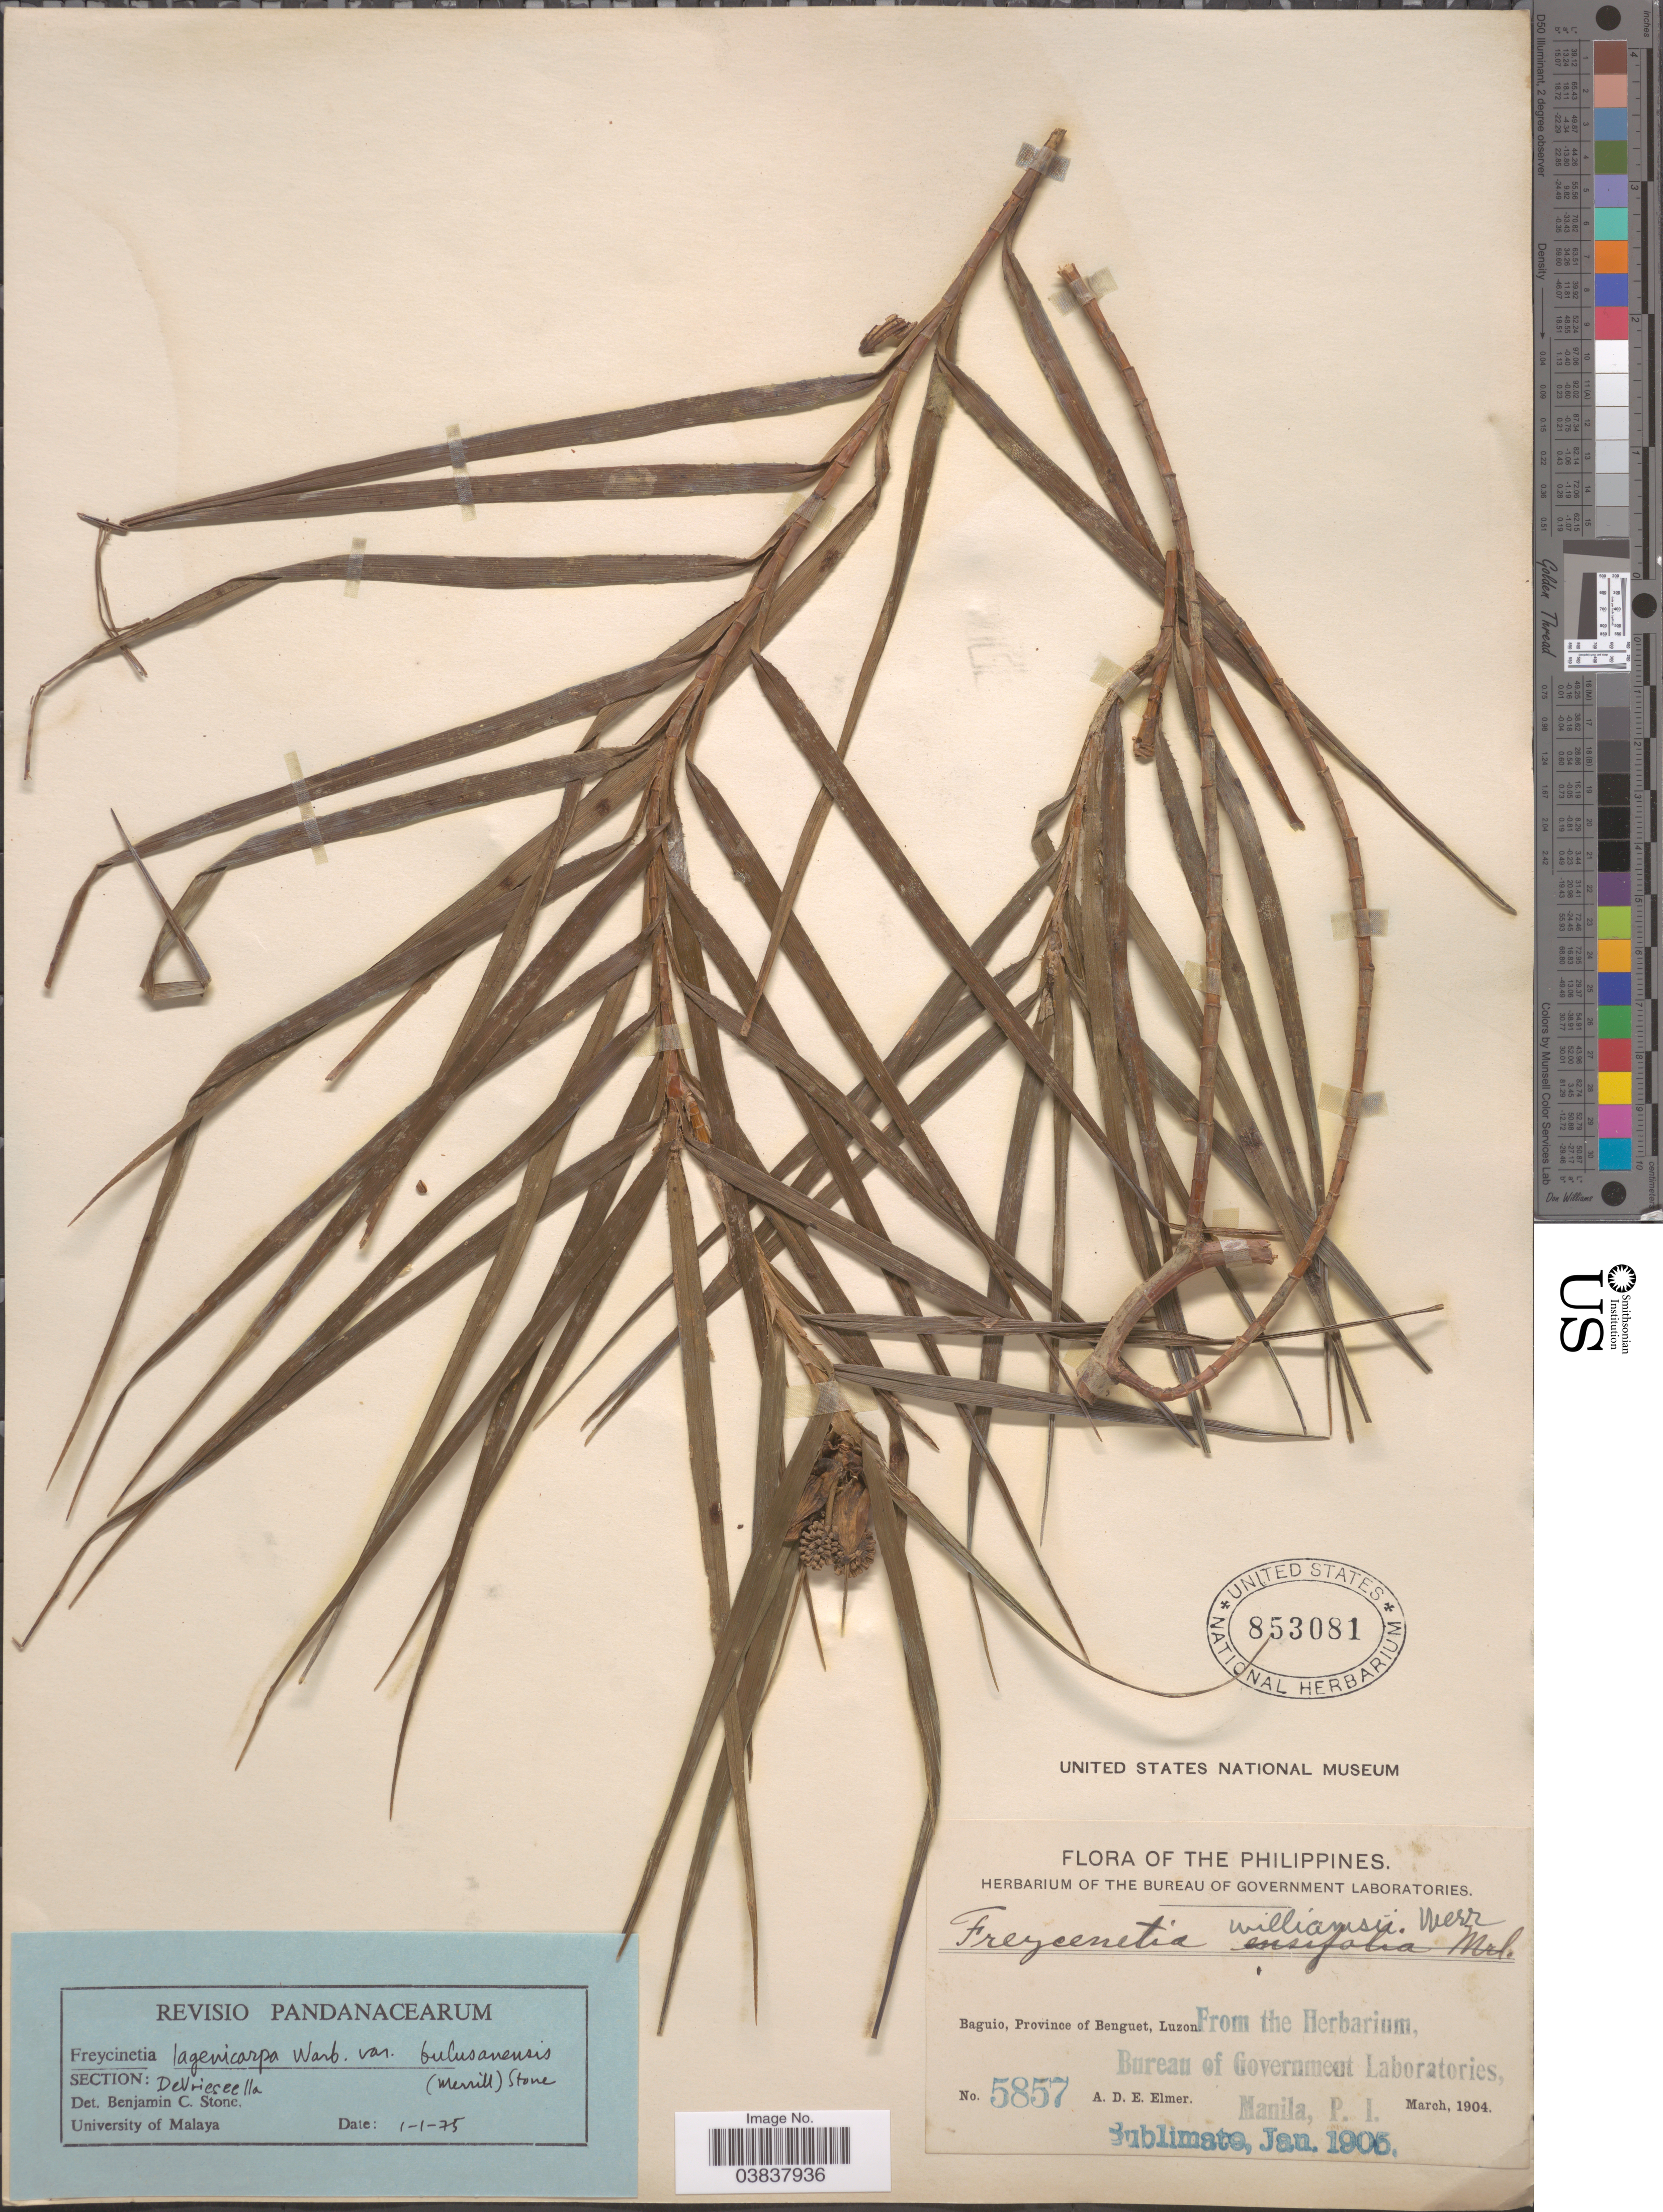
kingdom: Plantae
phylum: Tracheophyta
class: Liliopsida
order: Pandanales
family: Pandanaceae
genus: Freycinetia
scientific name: Freycinetia lagenicarpa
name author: Warb.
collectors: A. D. E. Elmer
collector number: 5857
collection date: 1904-03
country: Philippines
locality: Baguio, Province of Benguet, Luzon.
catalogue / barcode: US 853081